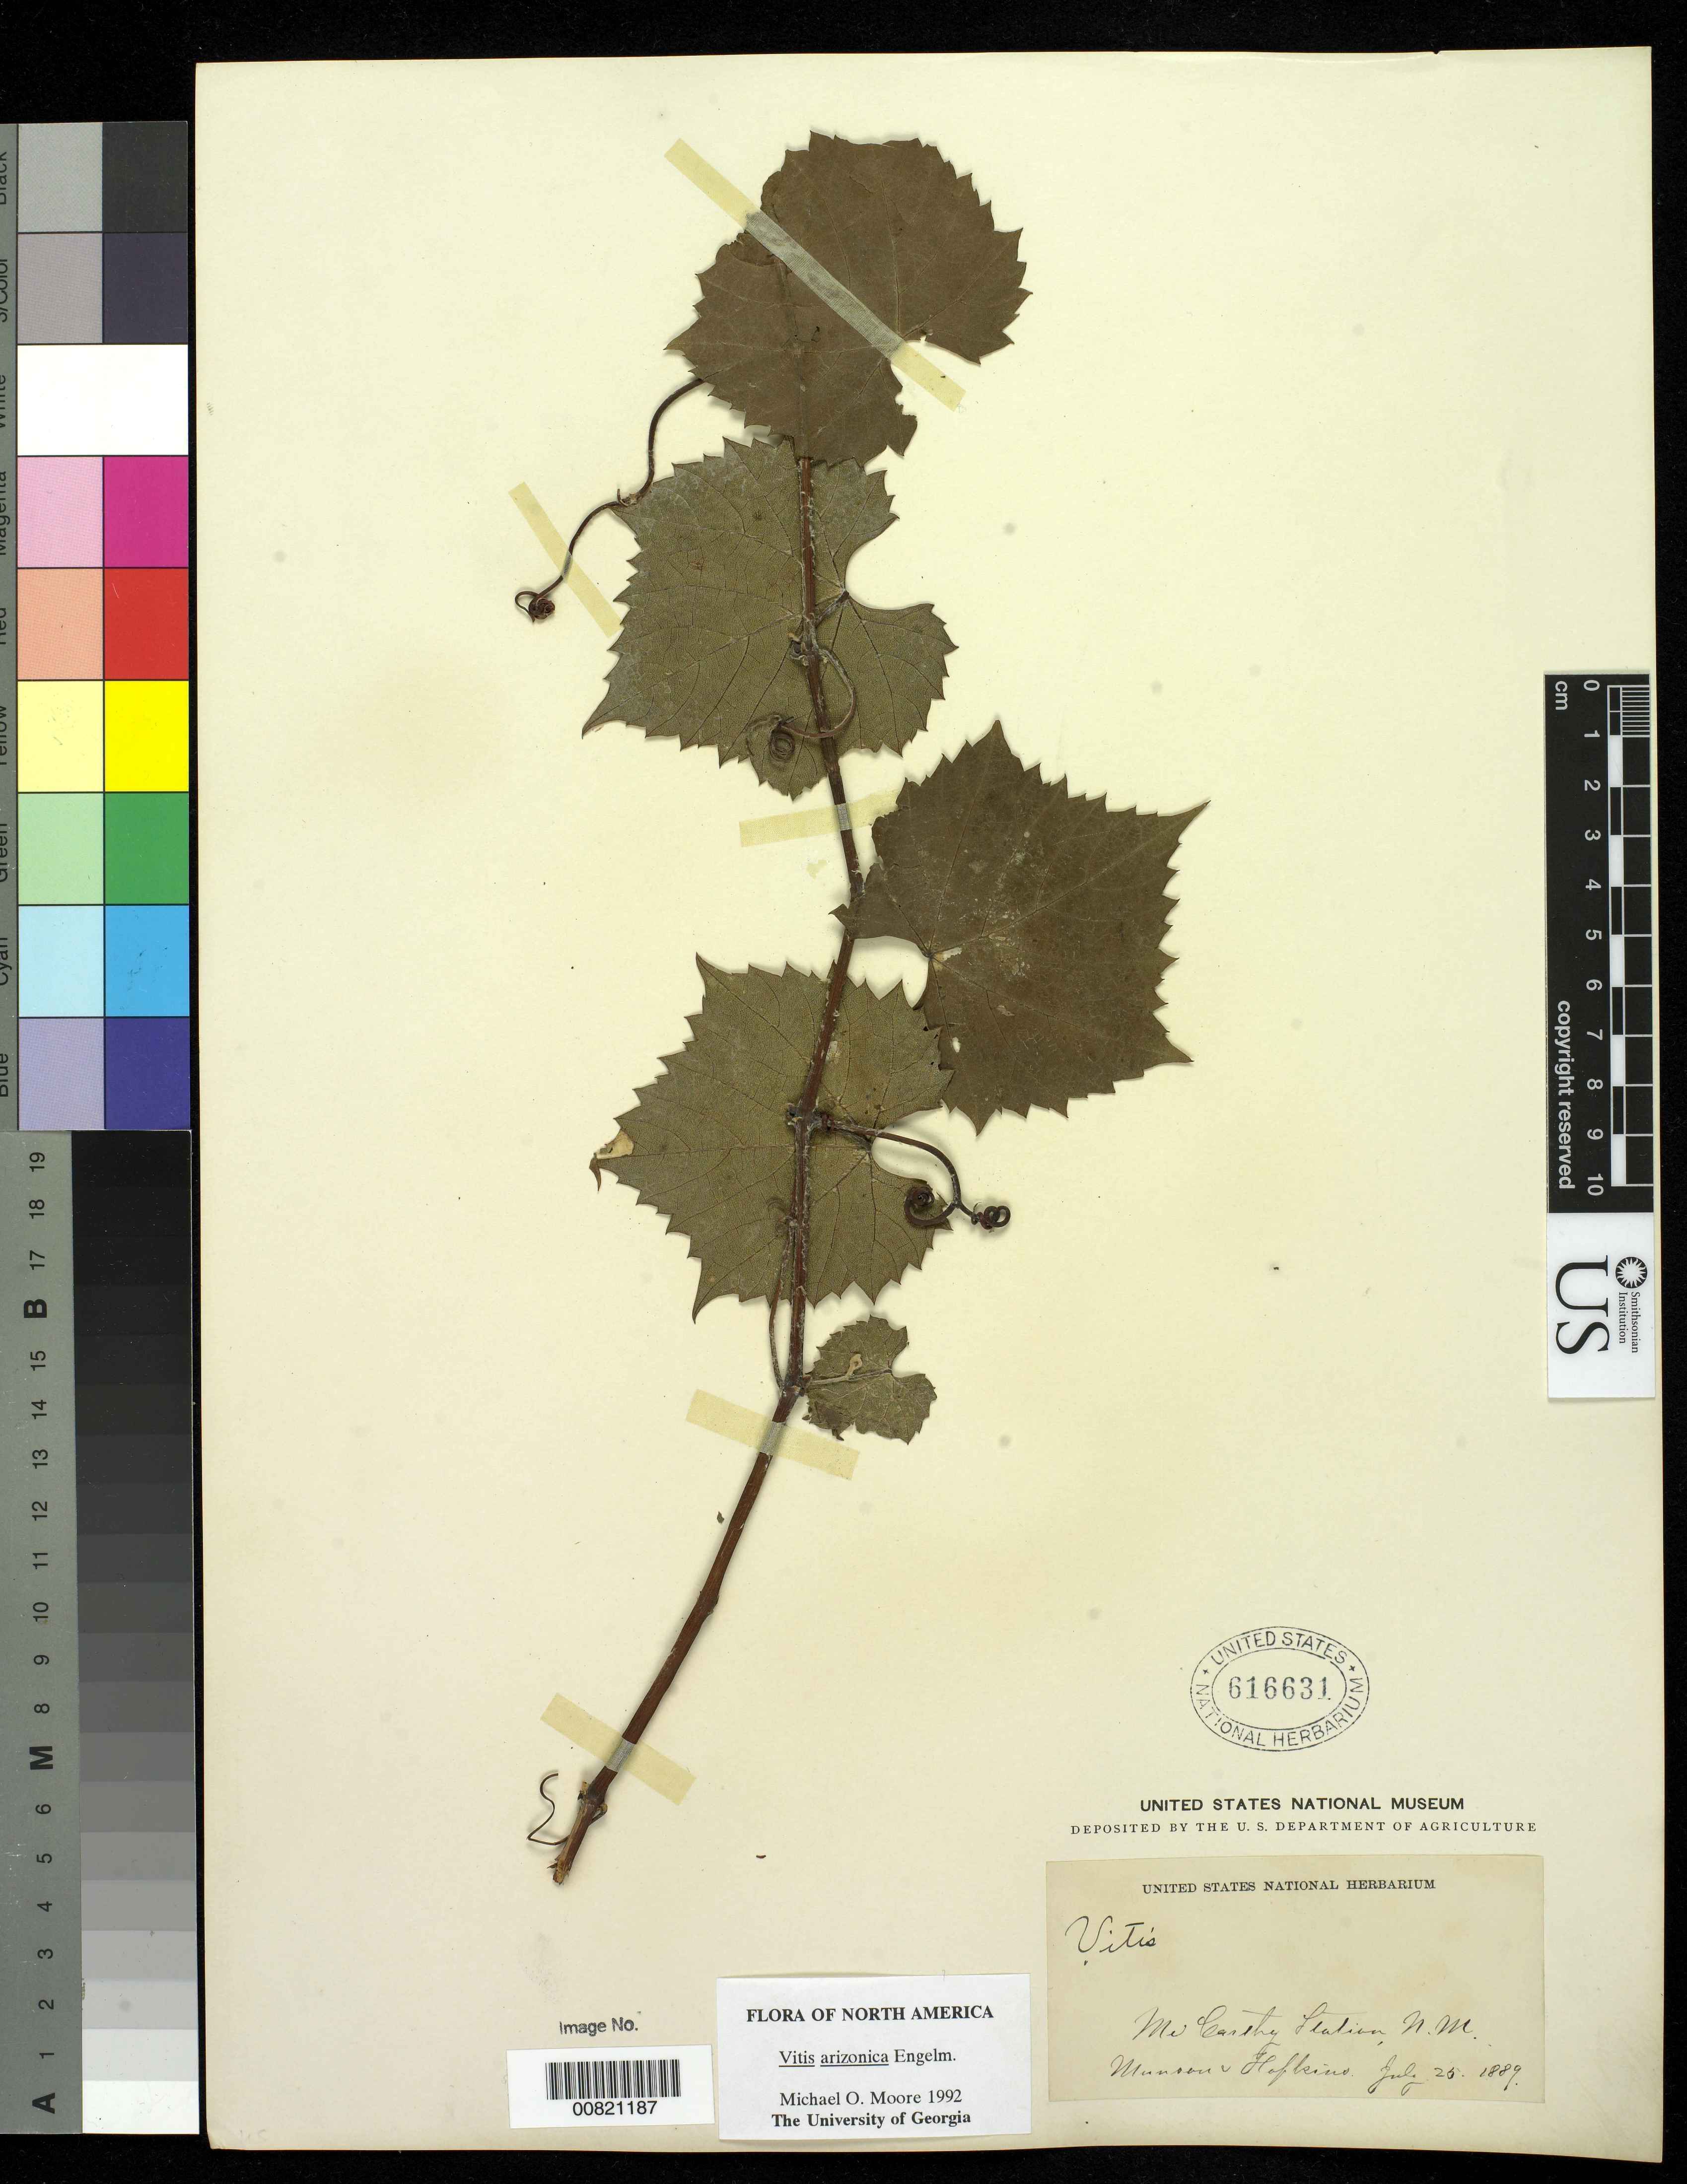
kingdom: Plantae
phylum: Tracheophyta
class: Magnoliopsida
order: Vitales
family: Vitaceae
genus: Vitis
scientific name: Vitis arizonica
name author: Engelm.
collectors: T. V. Munson & -. Hopkins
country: United States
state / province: New Mexico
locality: Mc Carthy Station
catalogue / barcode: US 616631